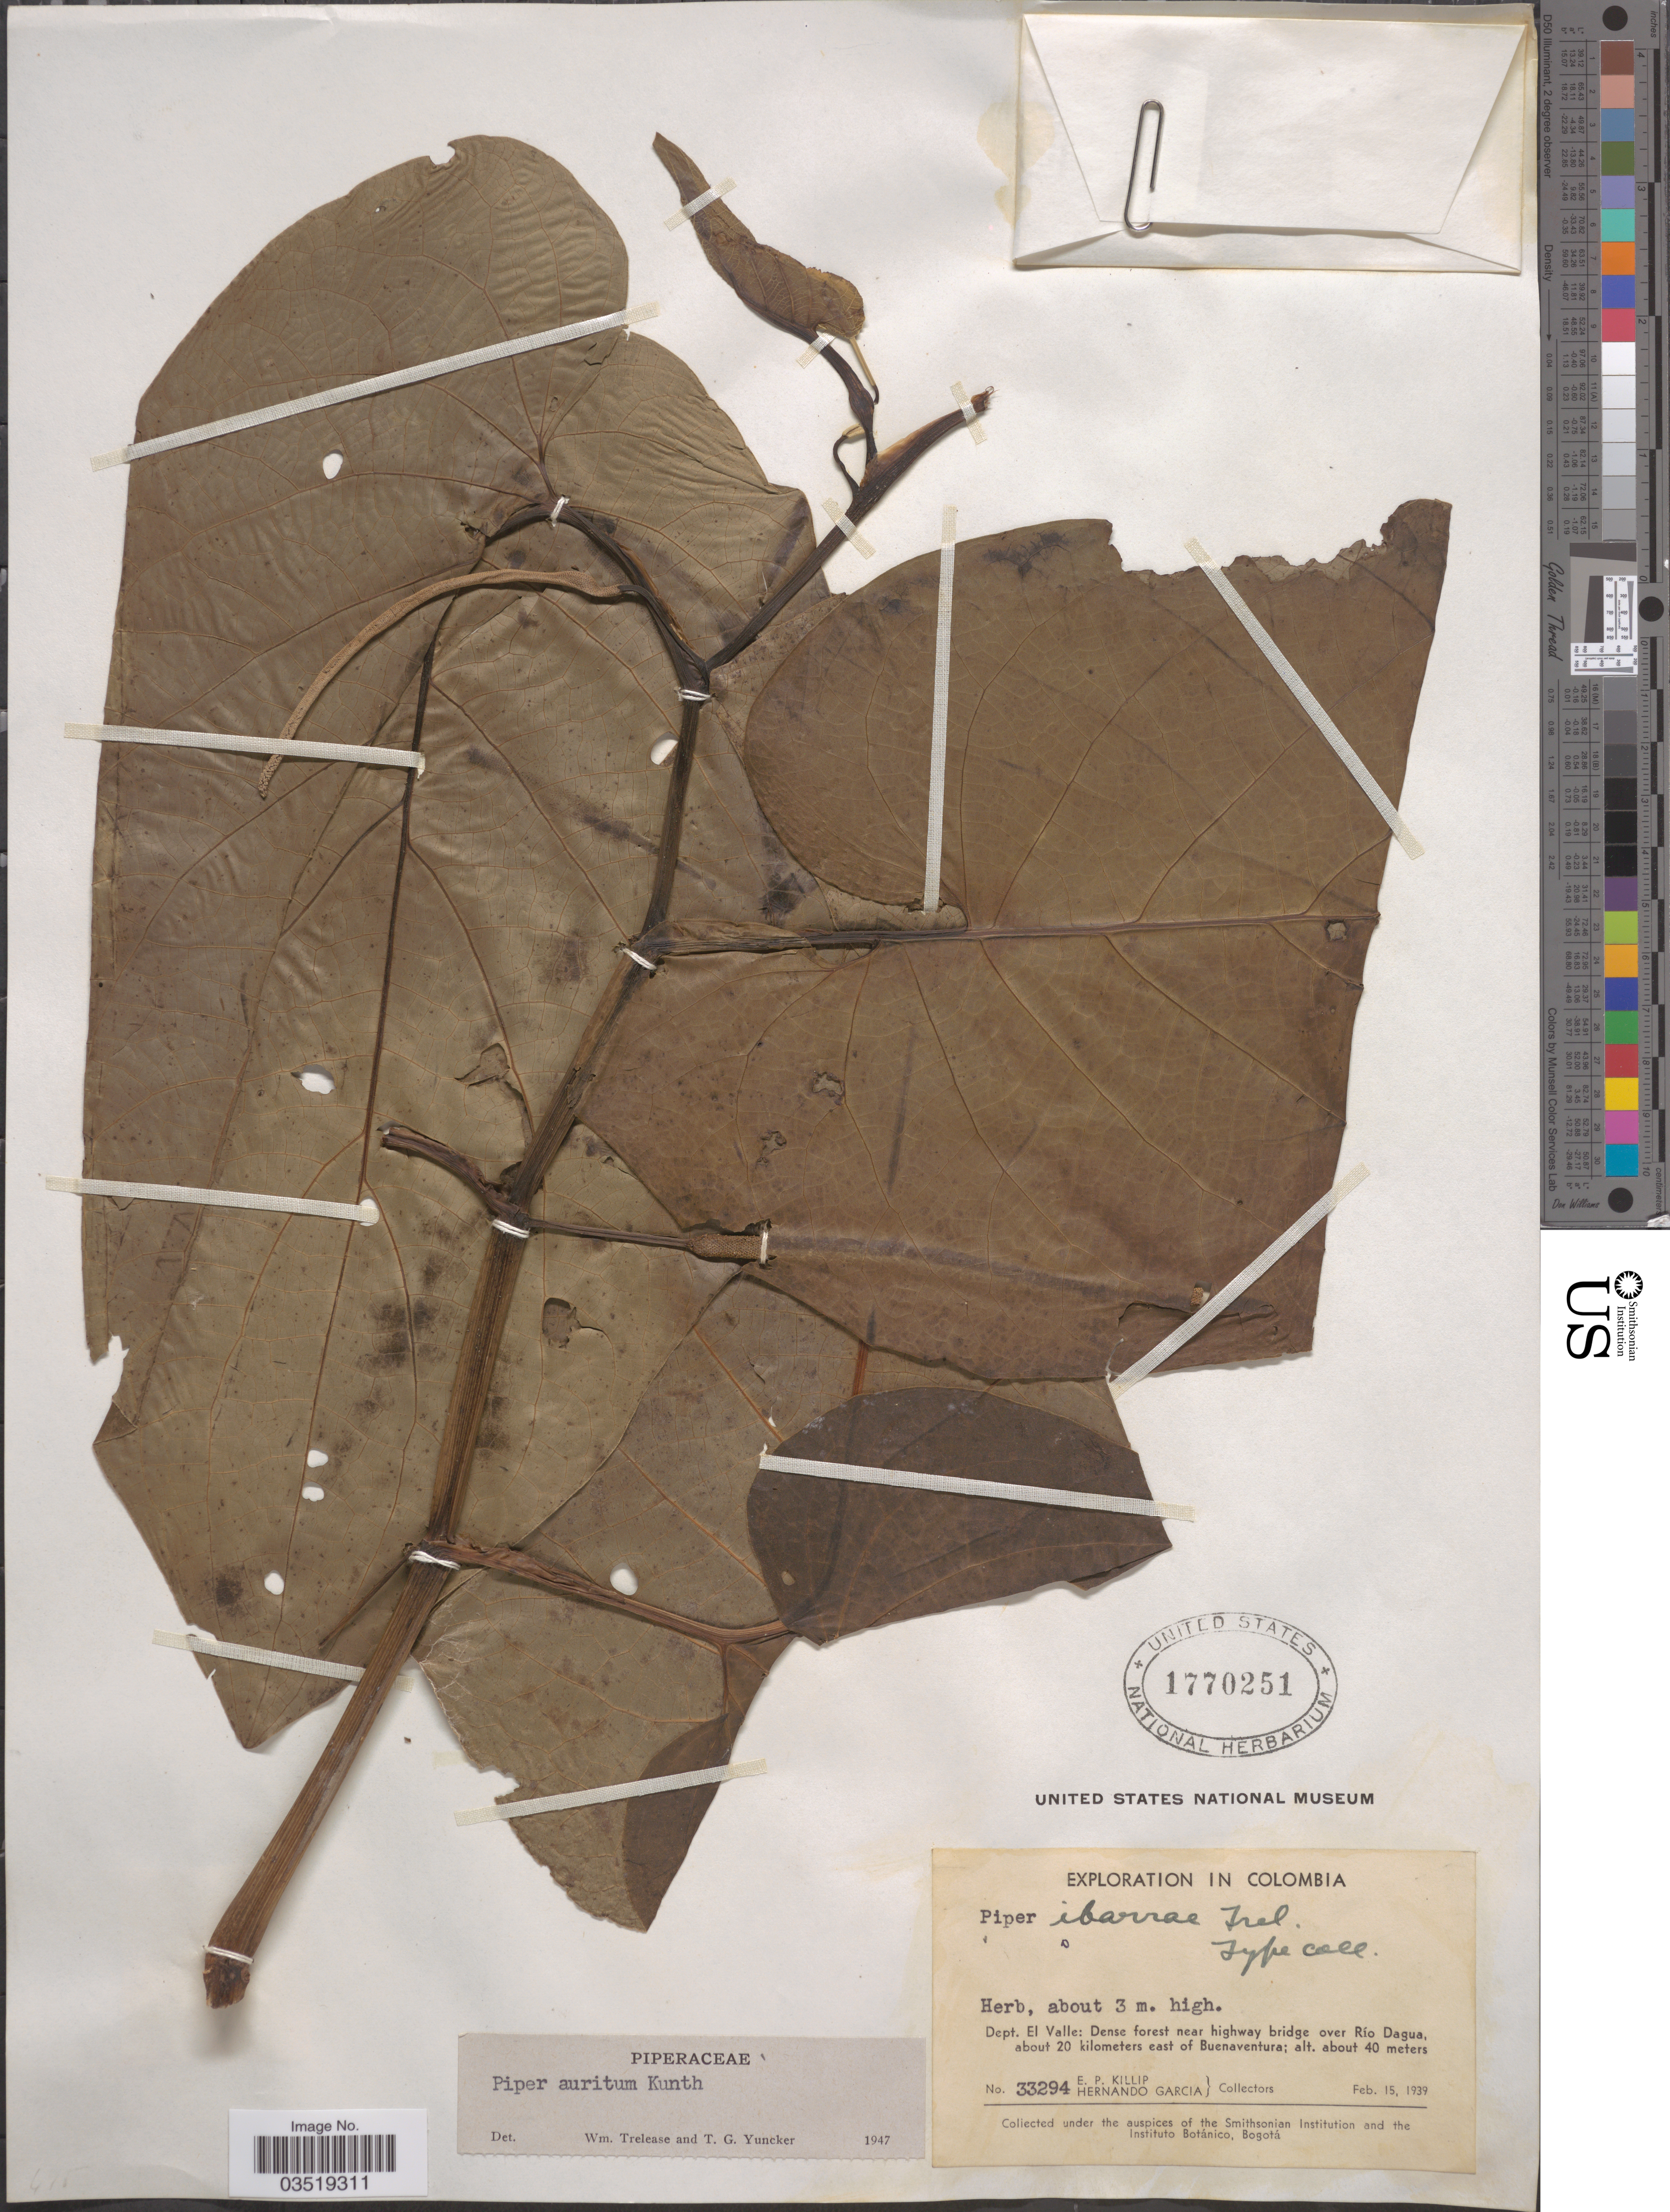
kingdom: Plantae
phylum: Tracheophyta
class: Magnoliopsida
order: Piperales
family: Piperaceae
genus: Piper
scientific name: Piper auritum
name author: Kunth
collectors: E. P. Killip & H. Garcia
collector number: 33294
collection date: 1939-02-15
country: Colombia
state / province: Valle del Cauca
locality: Dept. El Valle: Dense forest near highway bridge over Río Dagua, about 20 kilometers east of Buenaventura.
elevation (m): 40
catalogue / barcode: US 1770251